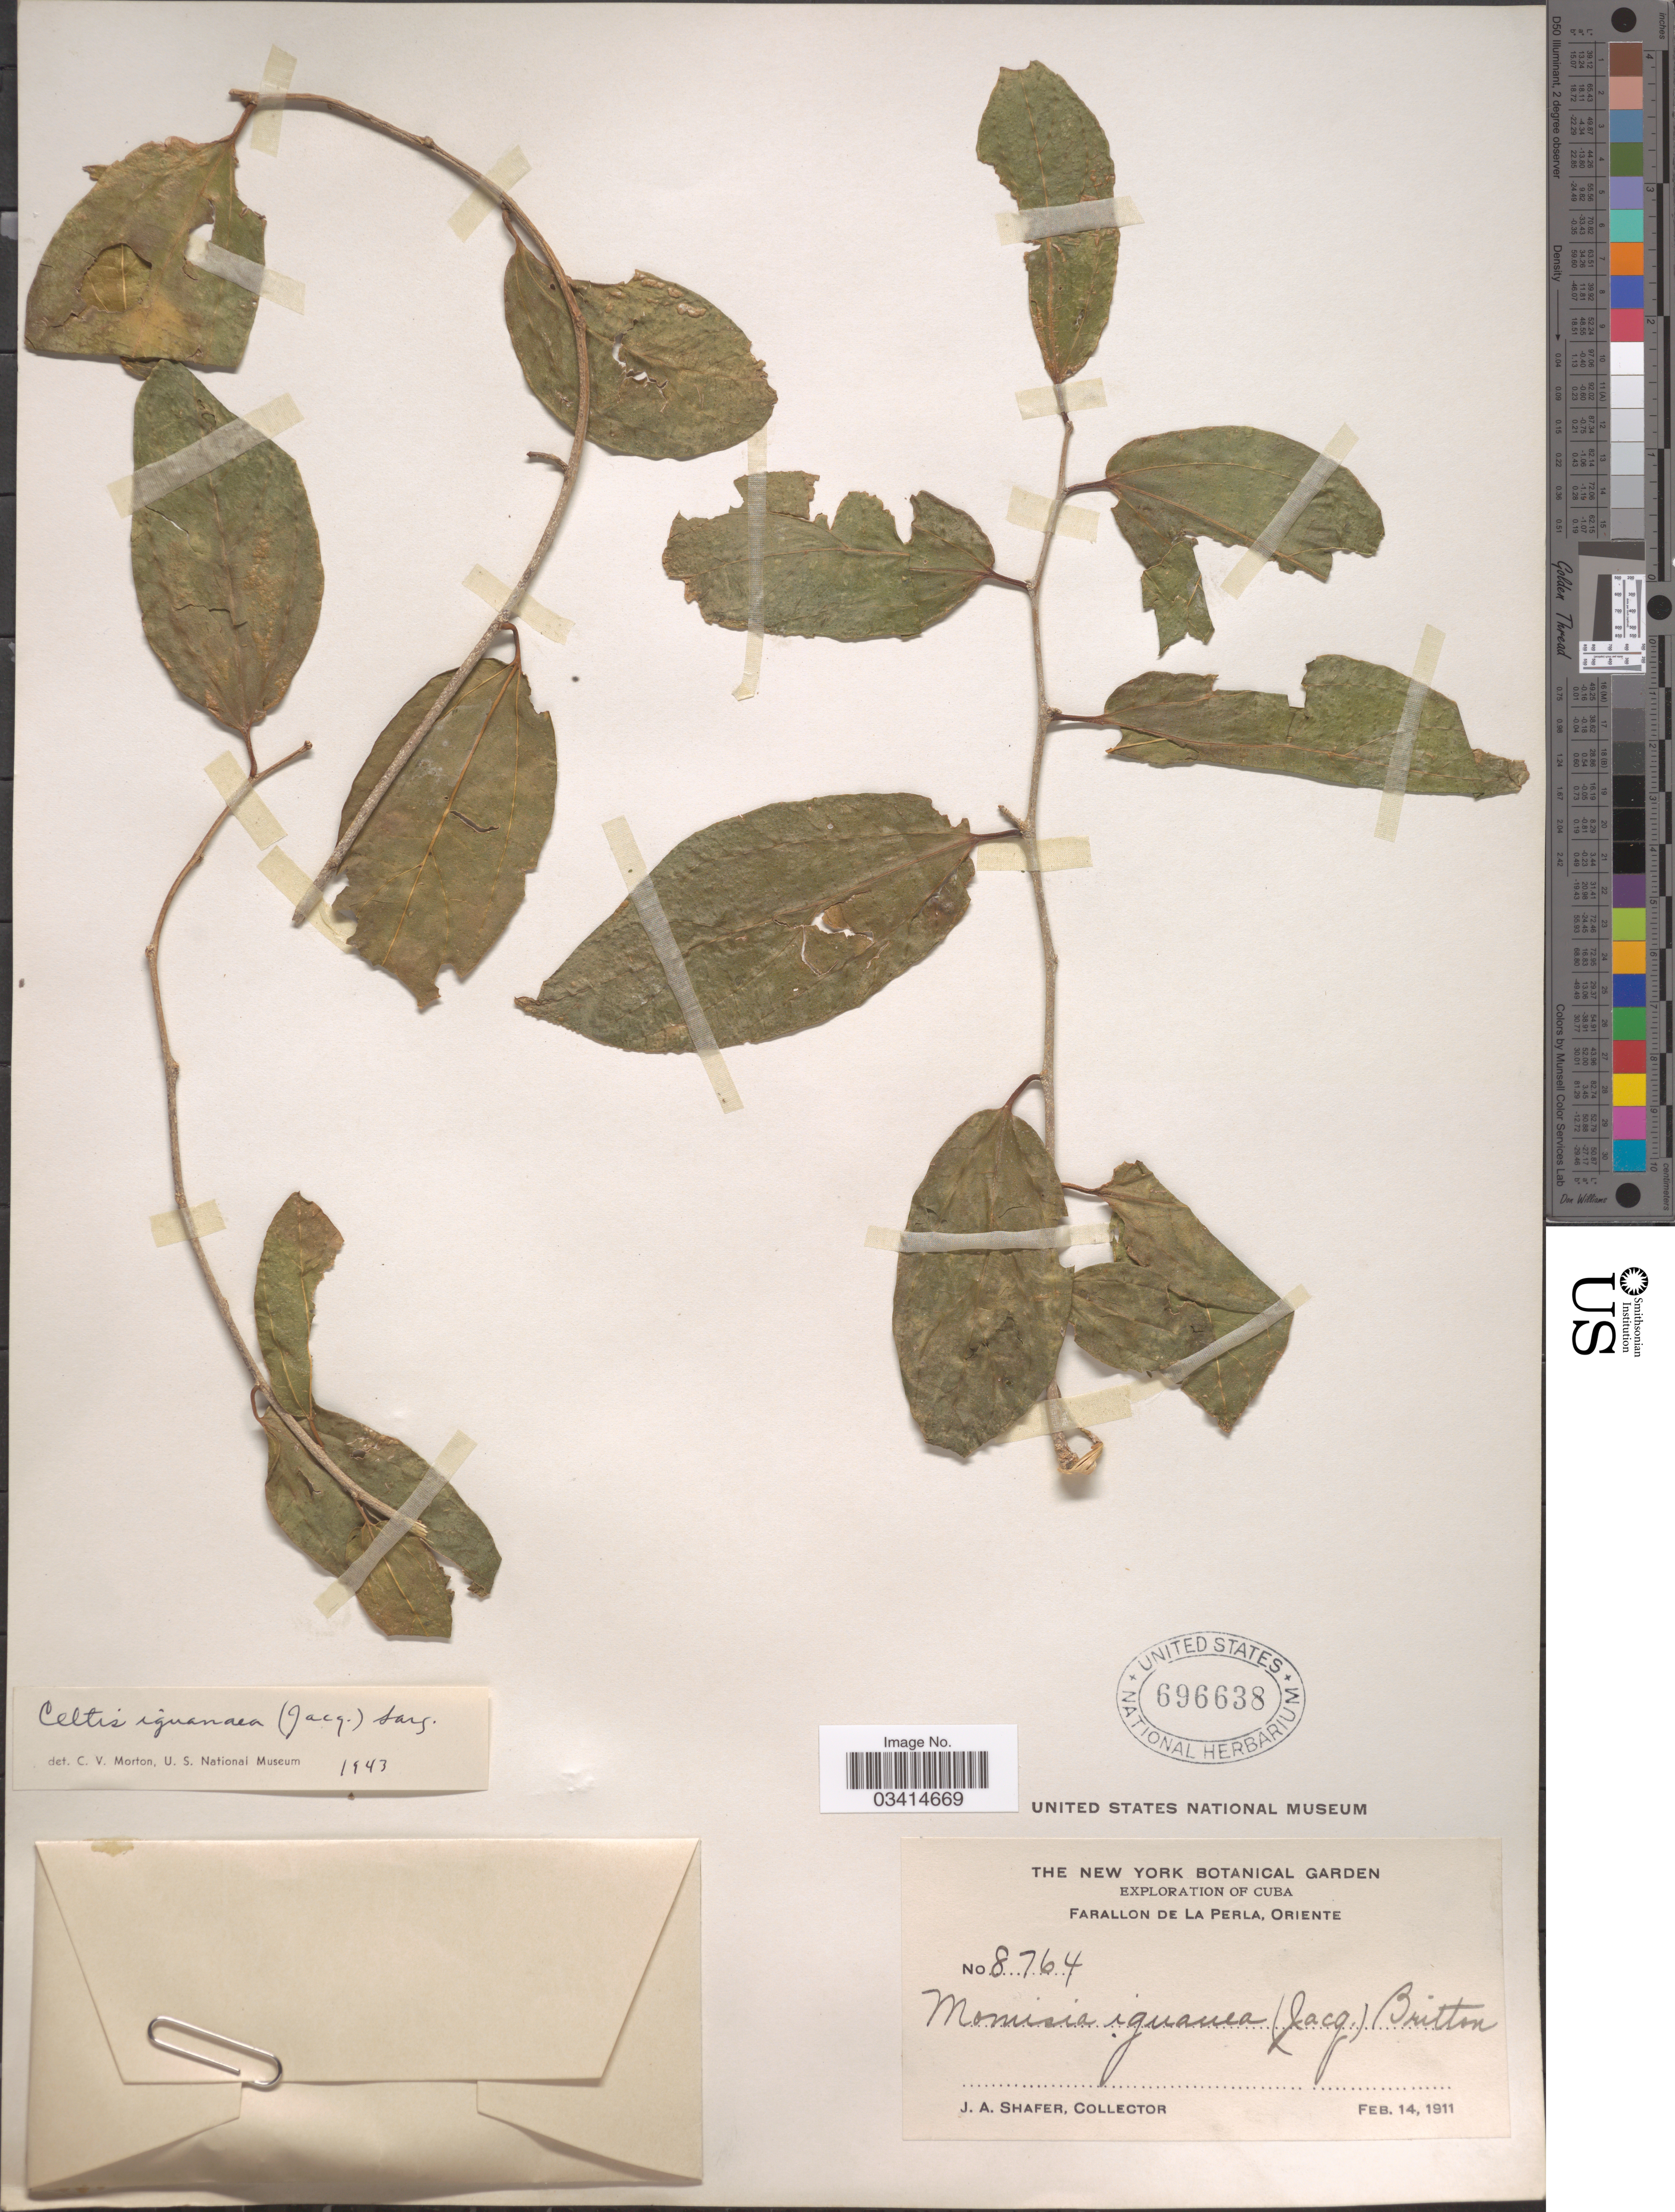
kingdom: Plantae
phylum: Tracheophyta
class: Magnoliopsida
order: Rosales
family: Cannabaceae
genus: Celtis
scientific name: Celtis iguanaea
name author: (Jacq.) Sarg.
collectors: J. A. Shafer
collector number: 8764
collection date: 1911-02-14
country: Cuba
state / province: Oriente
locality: Farallon de La Perla.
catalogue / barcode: US 696638